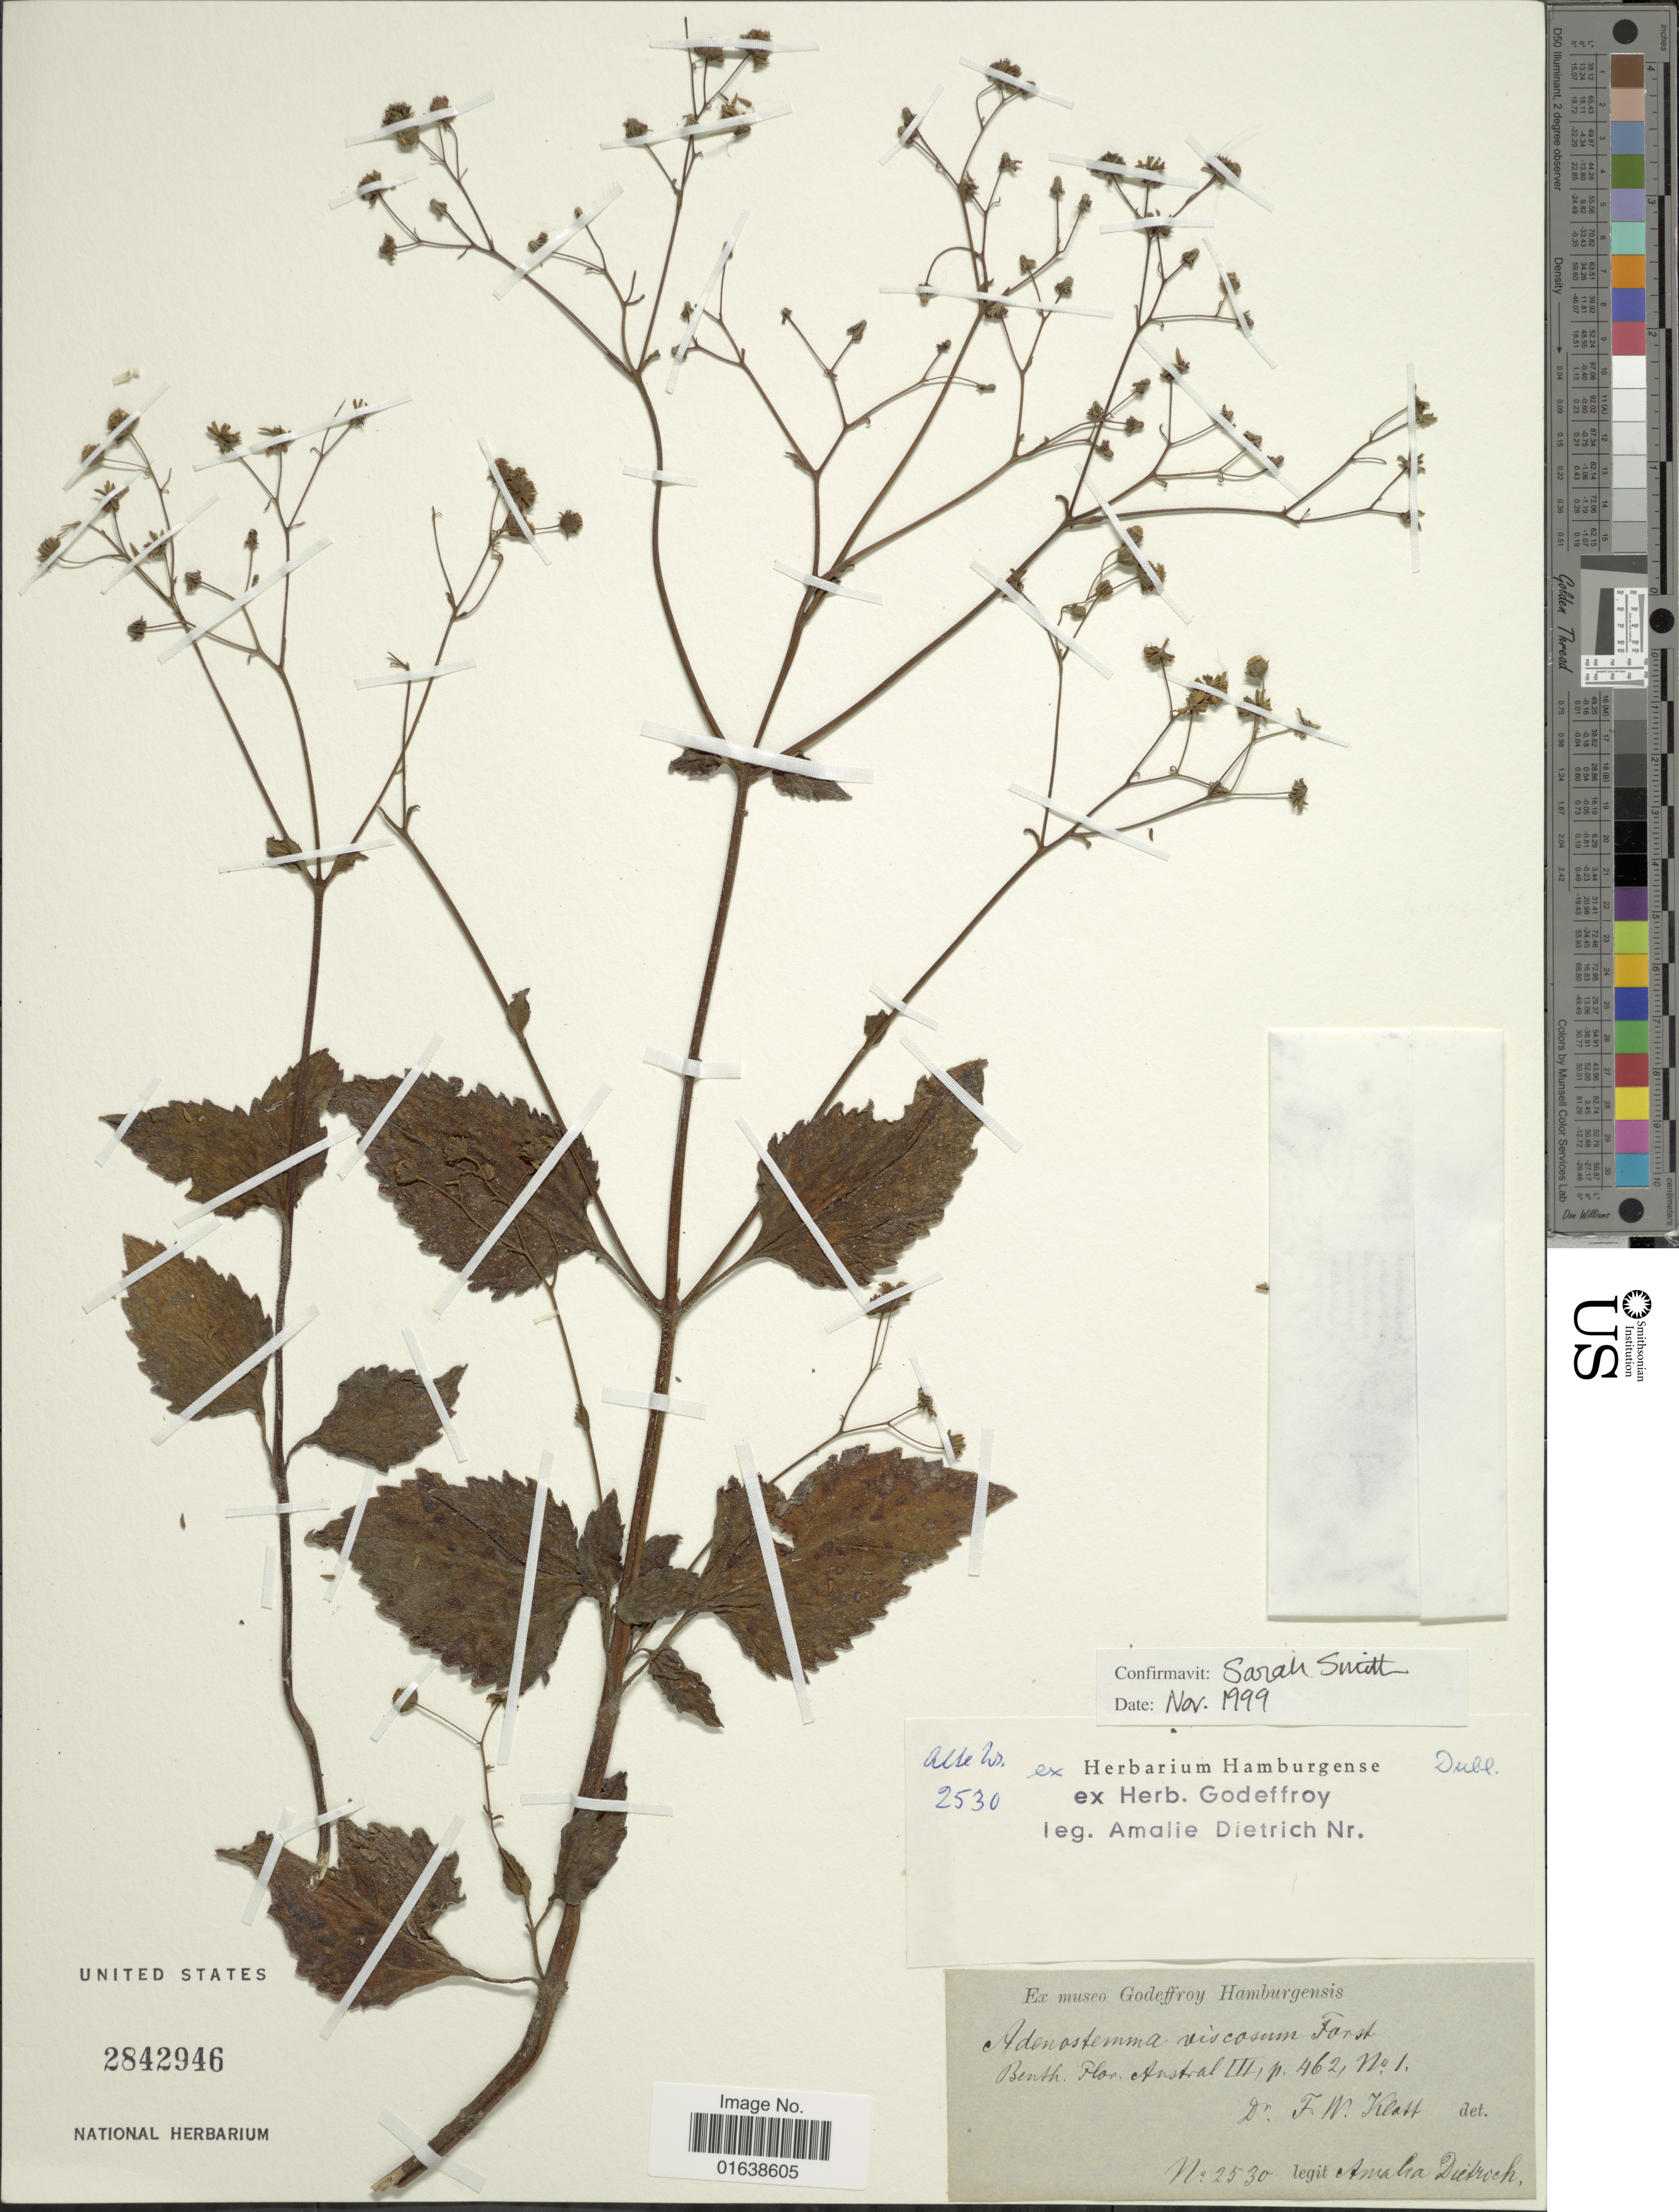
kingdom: Plantae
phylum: Tracheophyta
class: Magnoliopsida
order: Asterales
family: Asteraceae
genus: Adenostemma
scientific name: Adenostemma viscosum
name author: J.R. Forst. & G. Forst.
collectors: A. G. Dietrich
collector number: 2530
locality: Benth. plor. Austral 3, p. 462, no 1 [interpreted]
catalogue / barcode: US 2842946